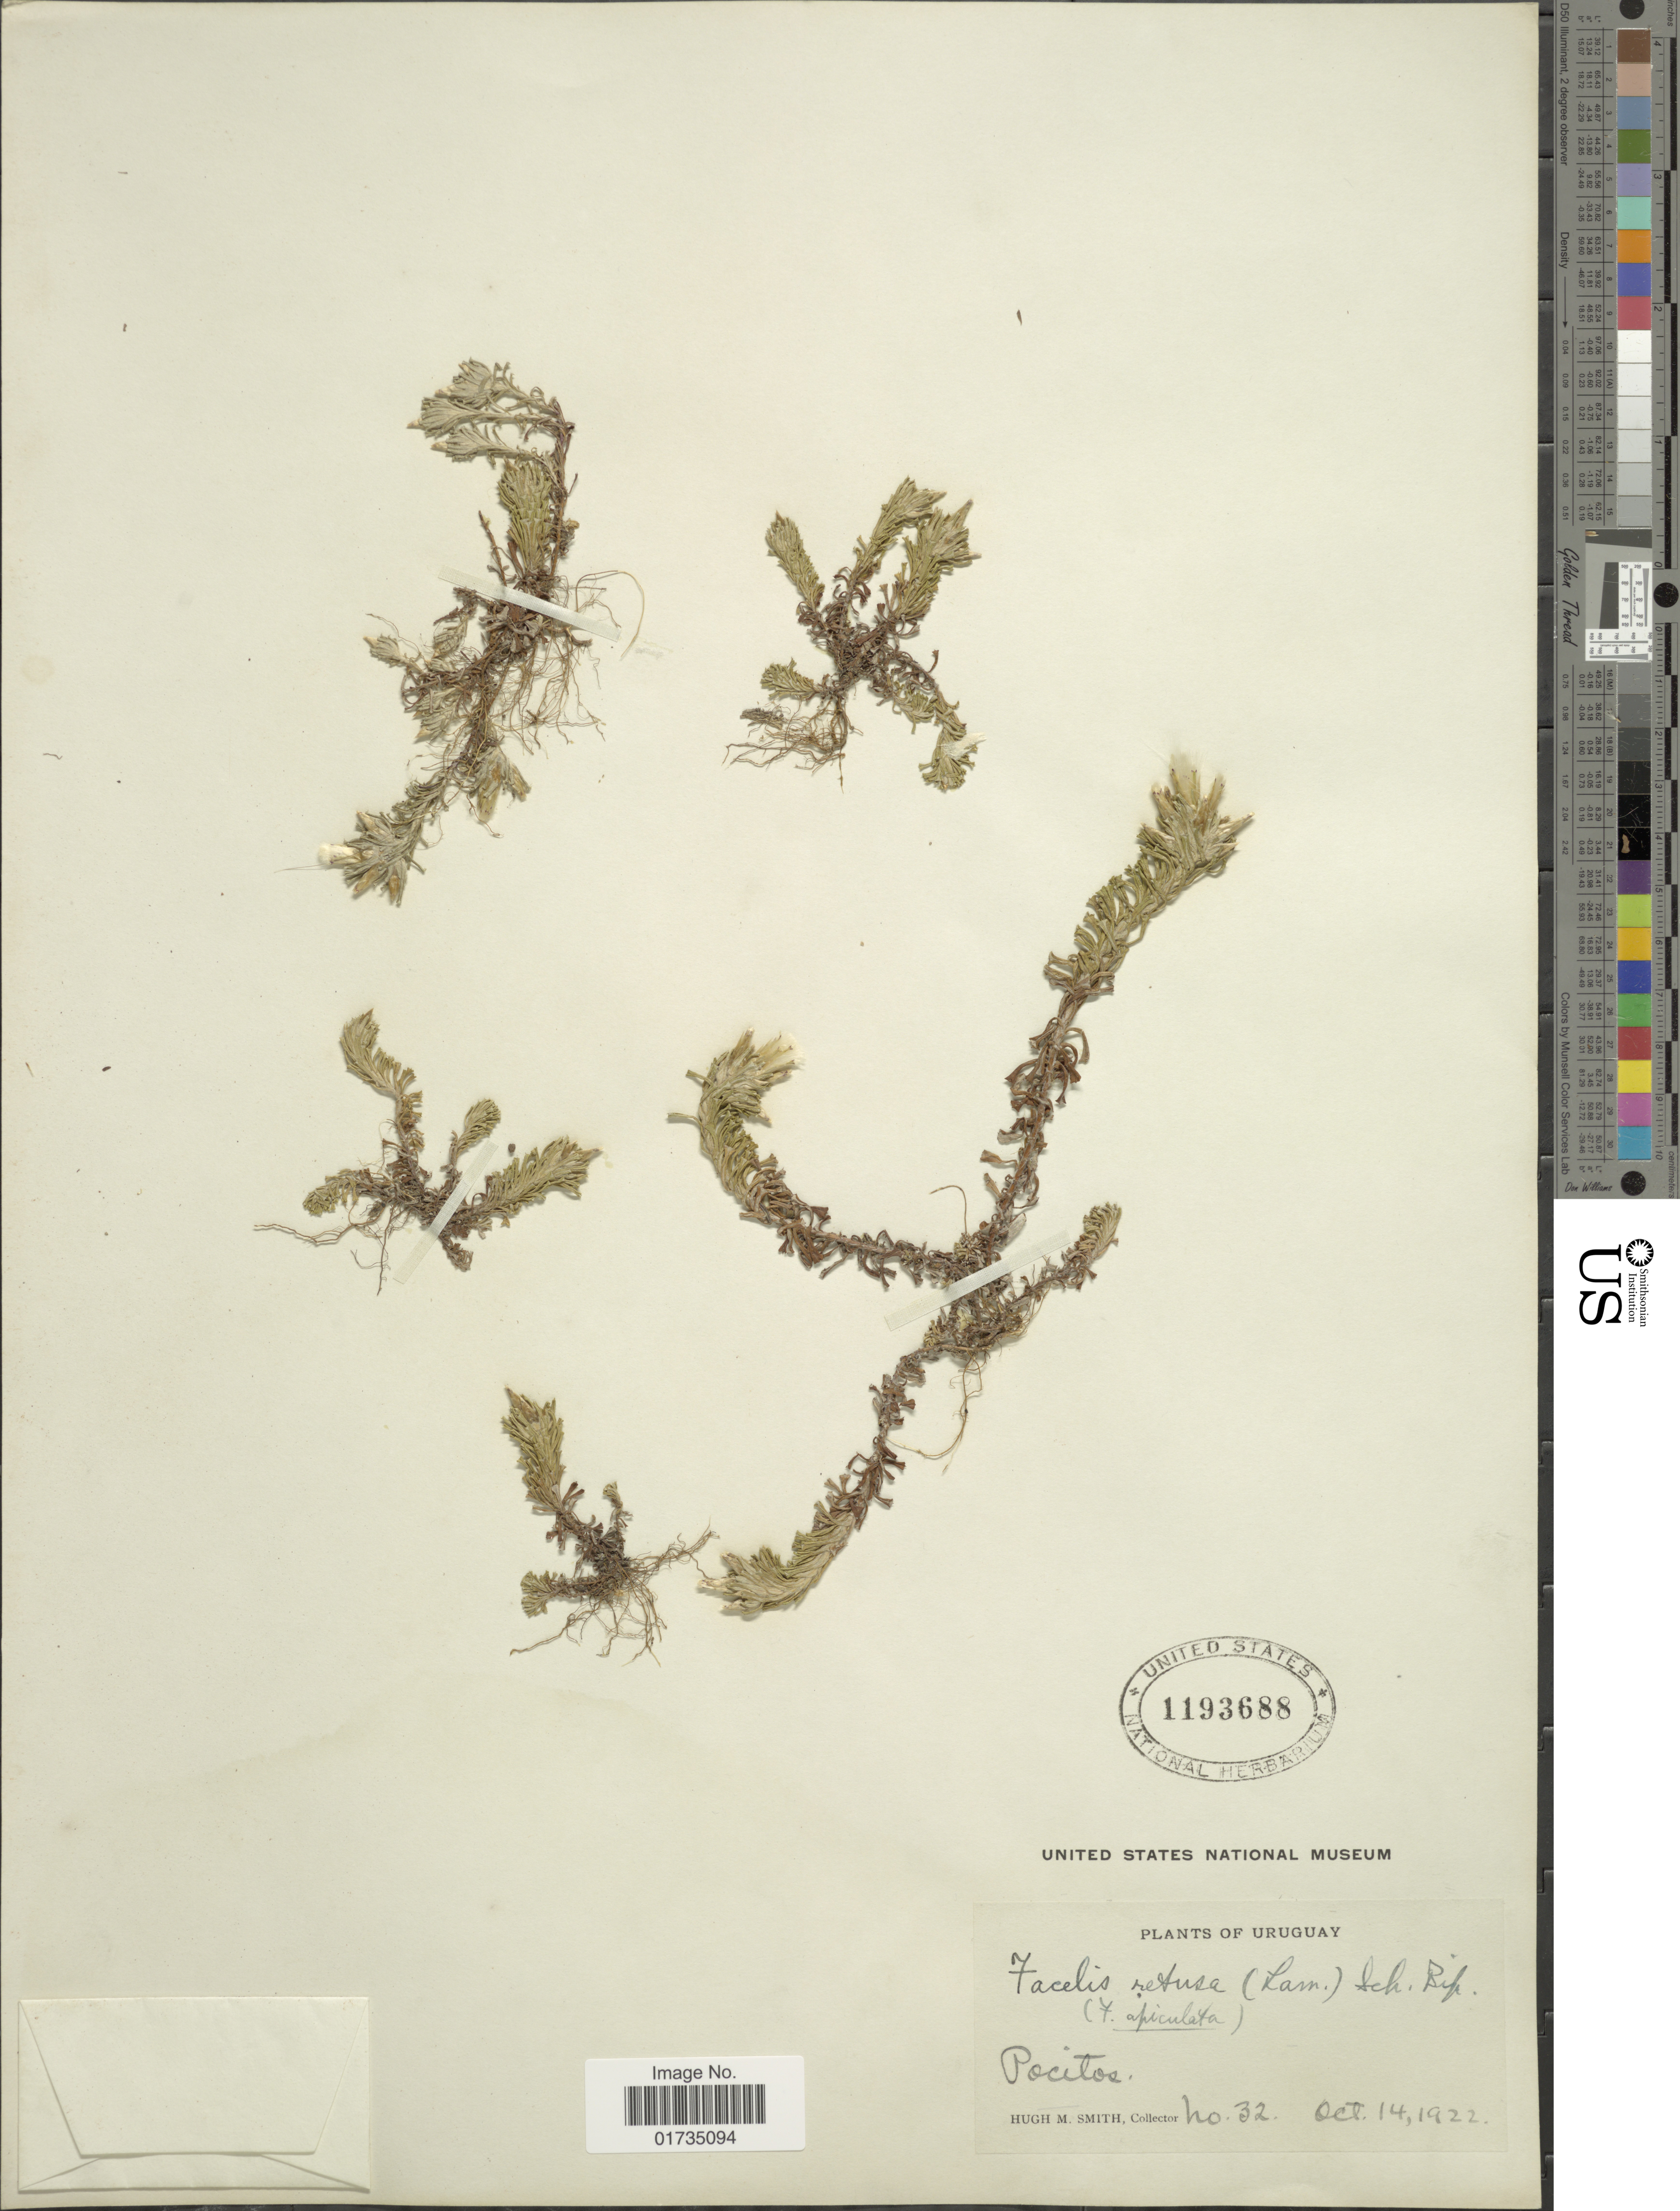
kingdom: Plantae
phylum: Tracheophyta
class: Magnoliopsida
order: Asterales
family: Asteraceae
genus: Facelis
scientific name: Facelis retusa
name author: (Lam.) Sch. Bip.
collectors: H. M. Smith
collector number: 32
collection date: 1922-10-14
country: Uruguay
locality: Pocitos.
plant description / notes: No precise locality correction needed.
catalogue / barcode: US 1193688